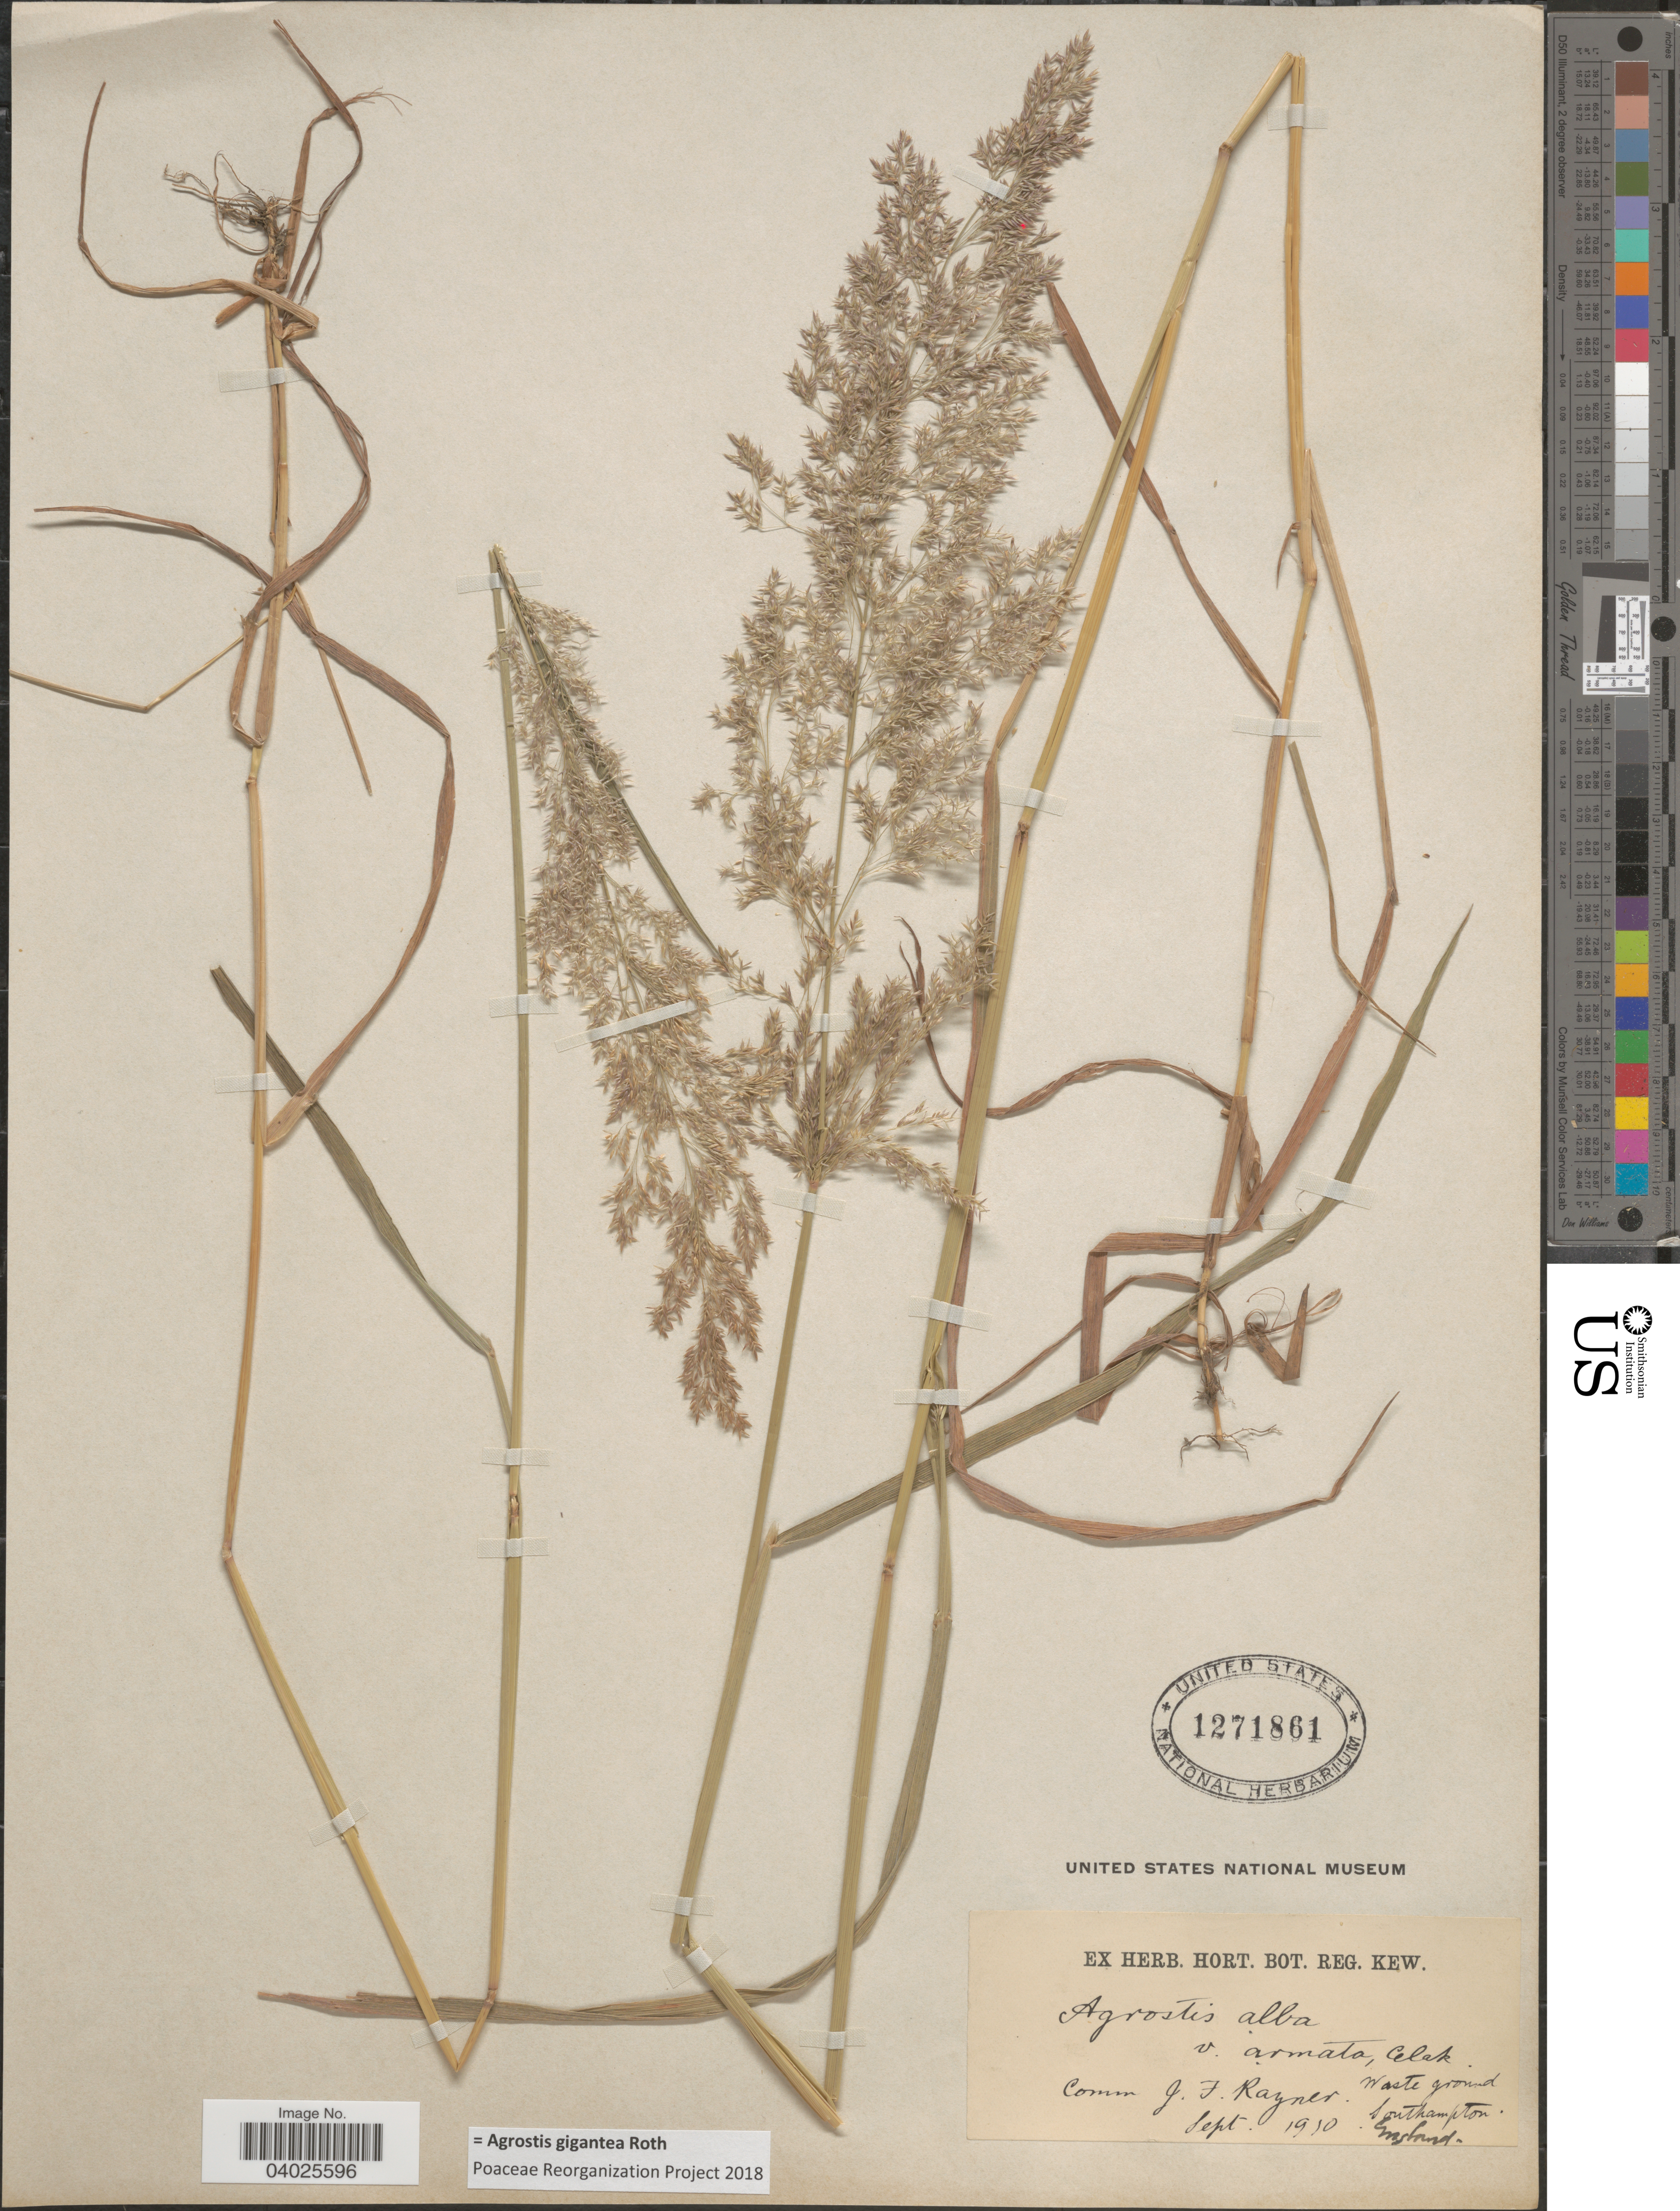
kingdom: Plantae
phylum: Tracheophyta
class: Liliopsida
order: Poales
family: Poaceae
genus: Agrostis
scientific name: Agrostis gigantea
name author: Roth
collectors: Ex herb. Hort. Bot. Reg. Kew.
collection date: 1910-09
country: United Kingdom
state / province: England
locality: Southampton.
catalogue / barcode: US 1271861